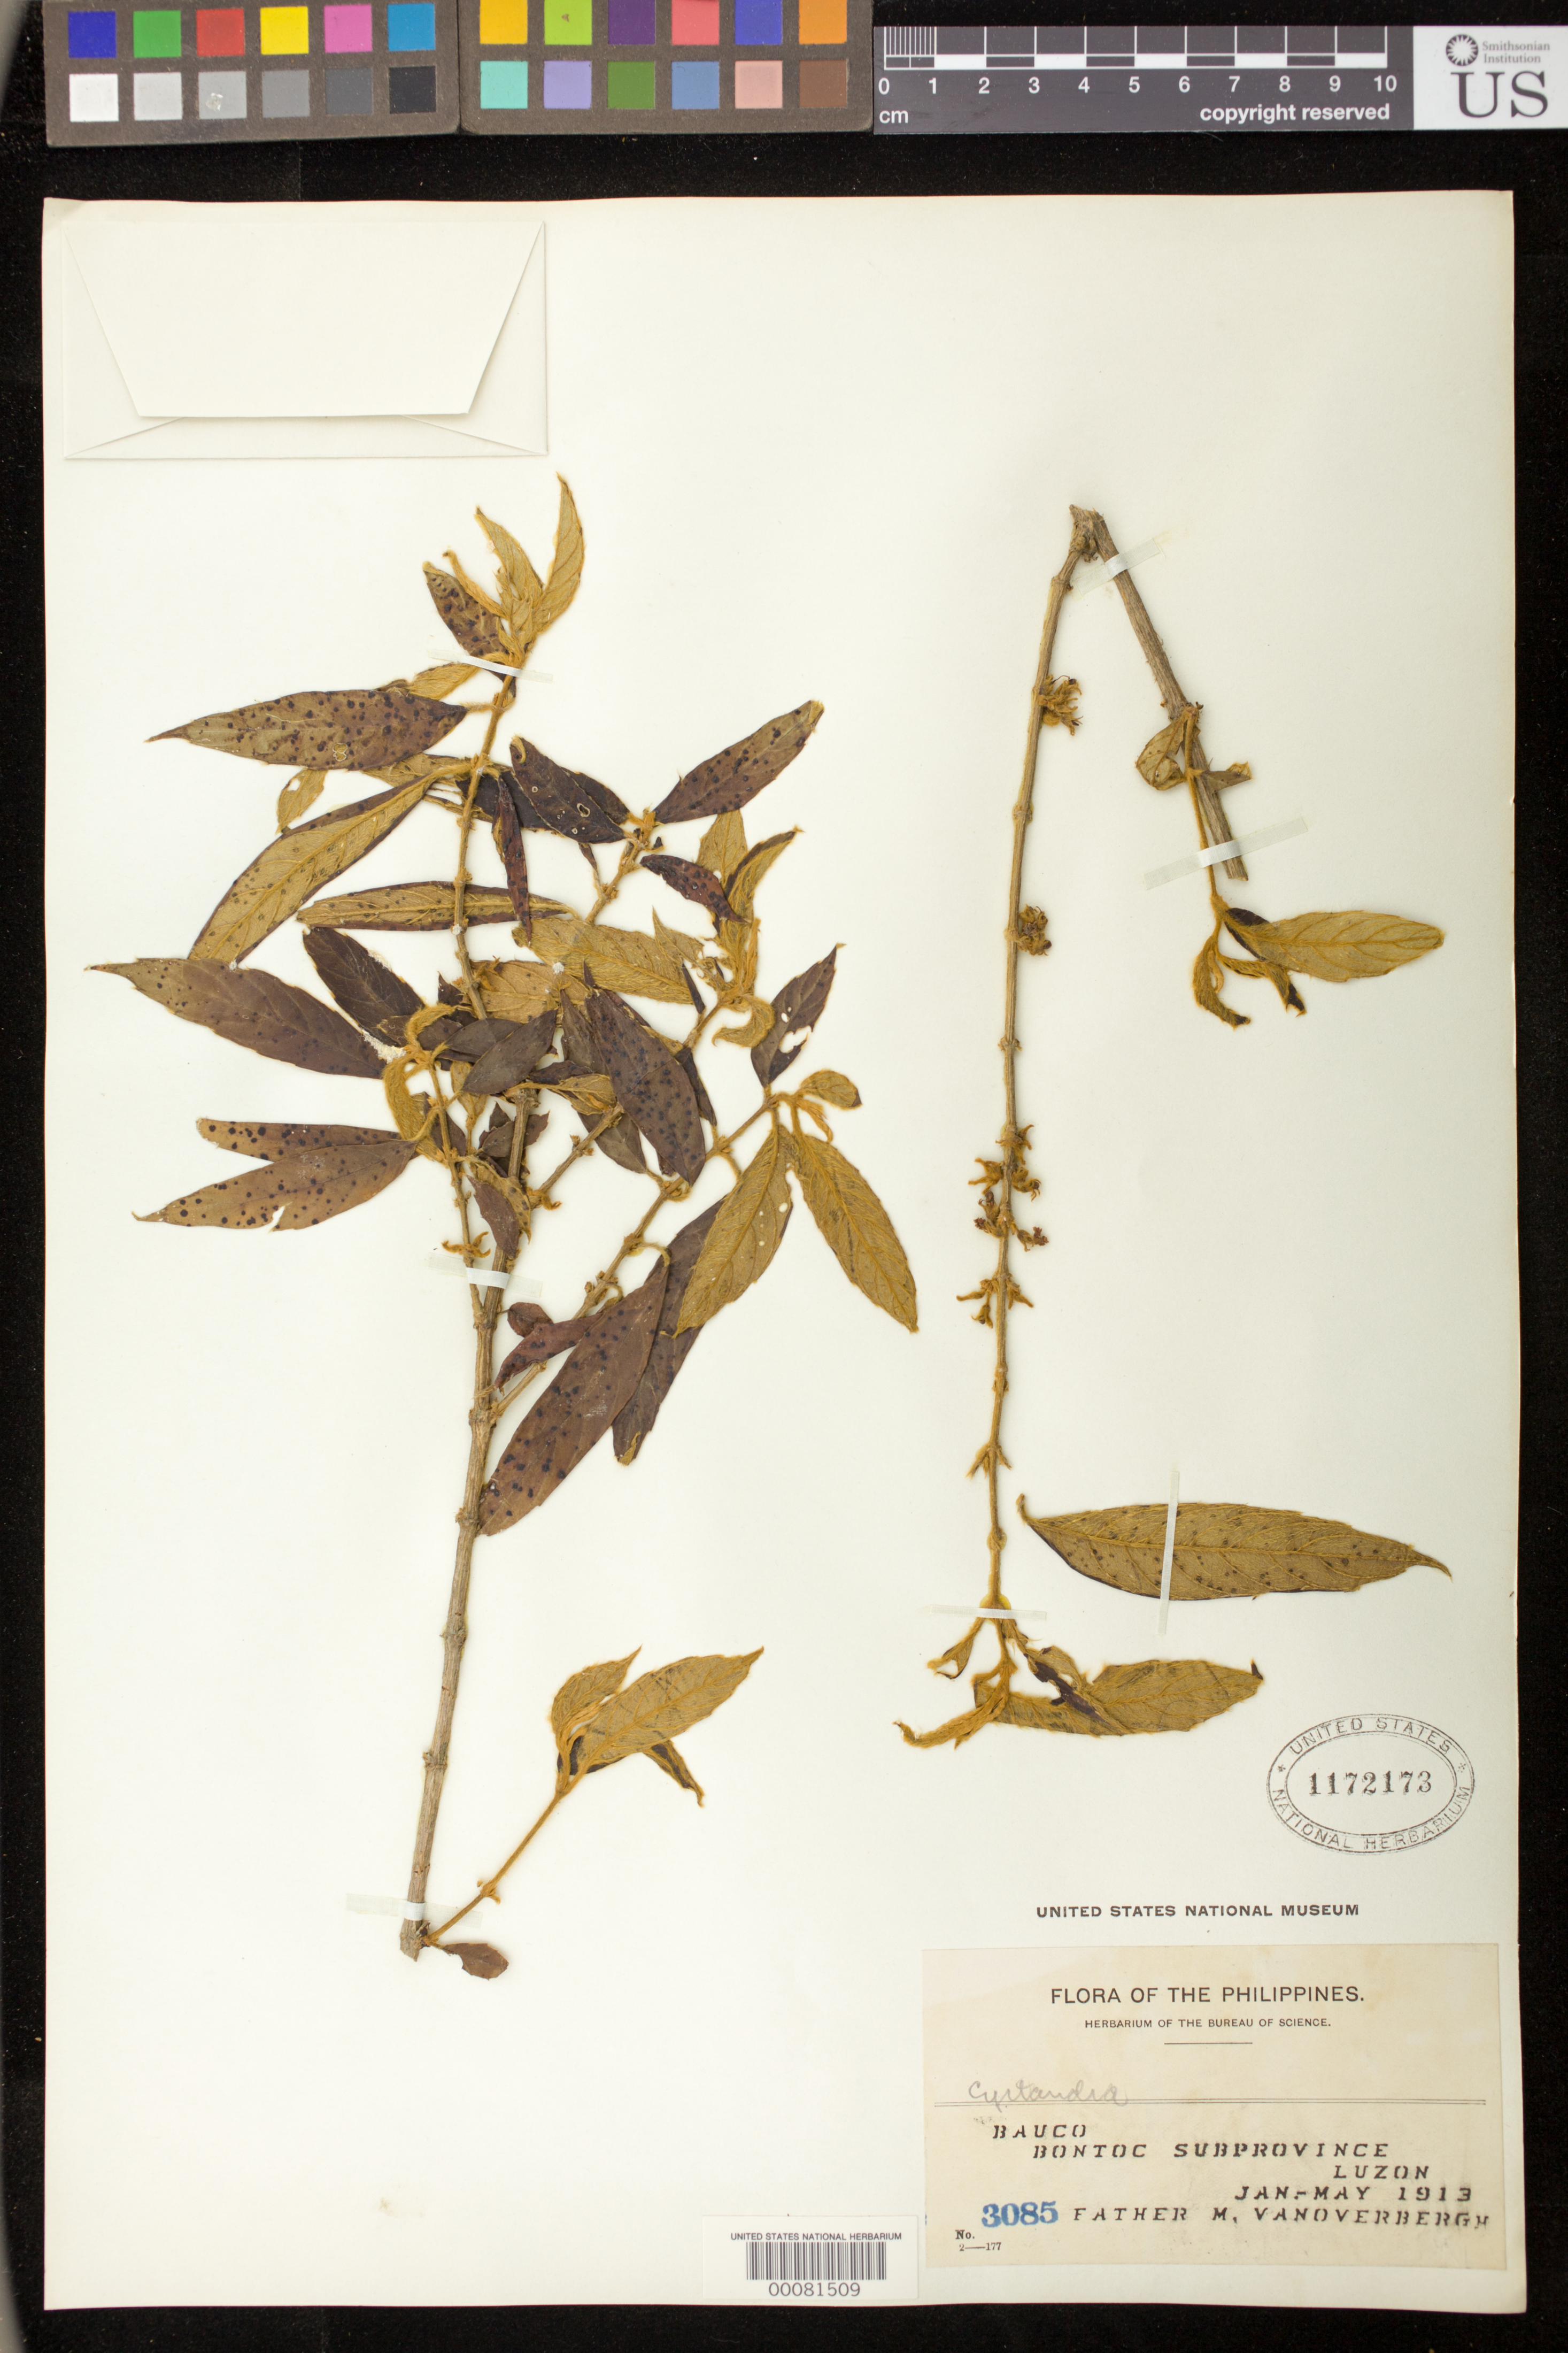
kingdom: Plantae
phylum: Tracheophyta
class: Magnoliopsida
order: Lamiales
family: Gesneriaceae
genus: Cyrtandra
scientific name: Cyrtandra sp.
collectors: M. Vanoverbergh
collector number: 3085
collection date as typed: Jan-May 1913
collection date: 1913-01/1913-05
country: Philippines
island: Luzon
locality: Mountain province, Bauco, bontoc subprovince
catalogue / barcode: US 1172173